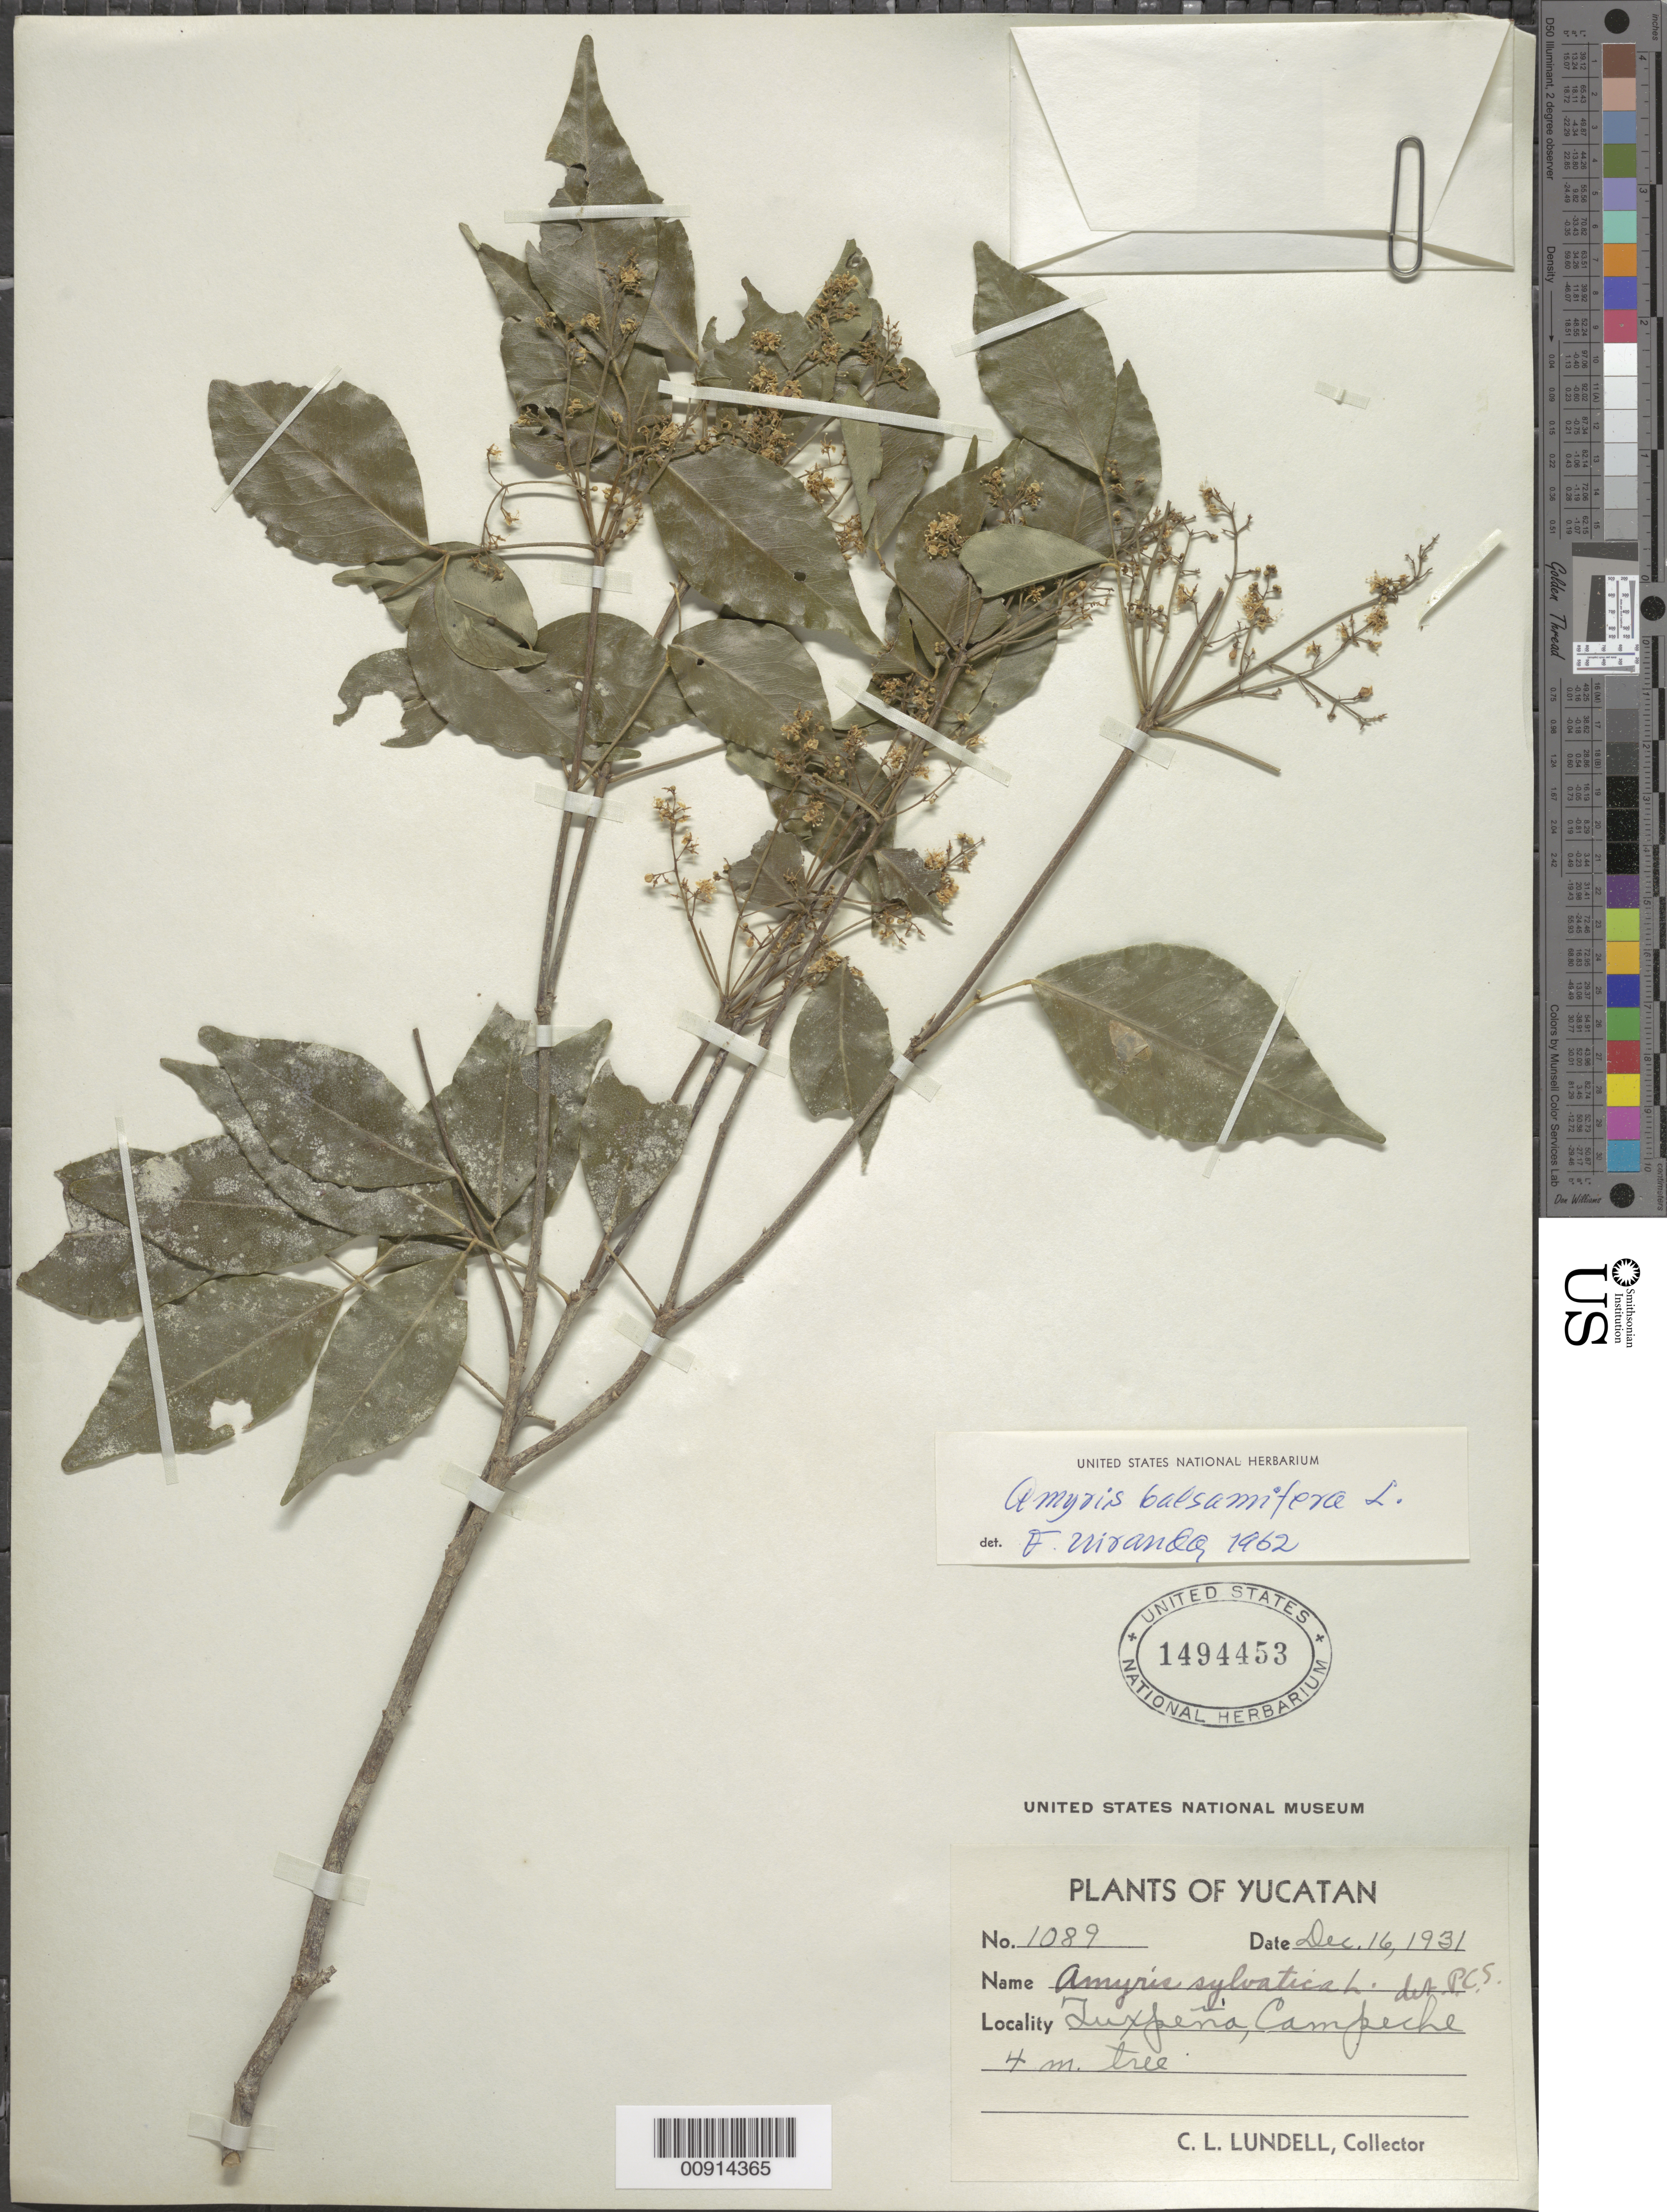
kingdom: Plantae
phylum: Tracheophyta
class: Magnoliopsida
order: Sapindales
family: Rutaceae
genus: Amyris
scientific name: Amyris balsamifera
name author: L.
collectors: C. L. Lundell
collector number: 1089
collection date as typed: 16 Dec 1931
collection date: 1931-12-16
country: Mexico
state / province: Campeche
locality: Tuxpeña, Campeche.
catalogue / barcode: US 1494453